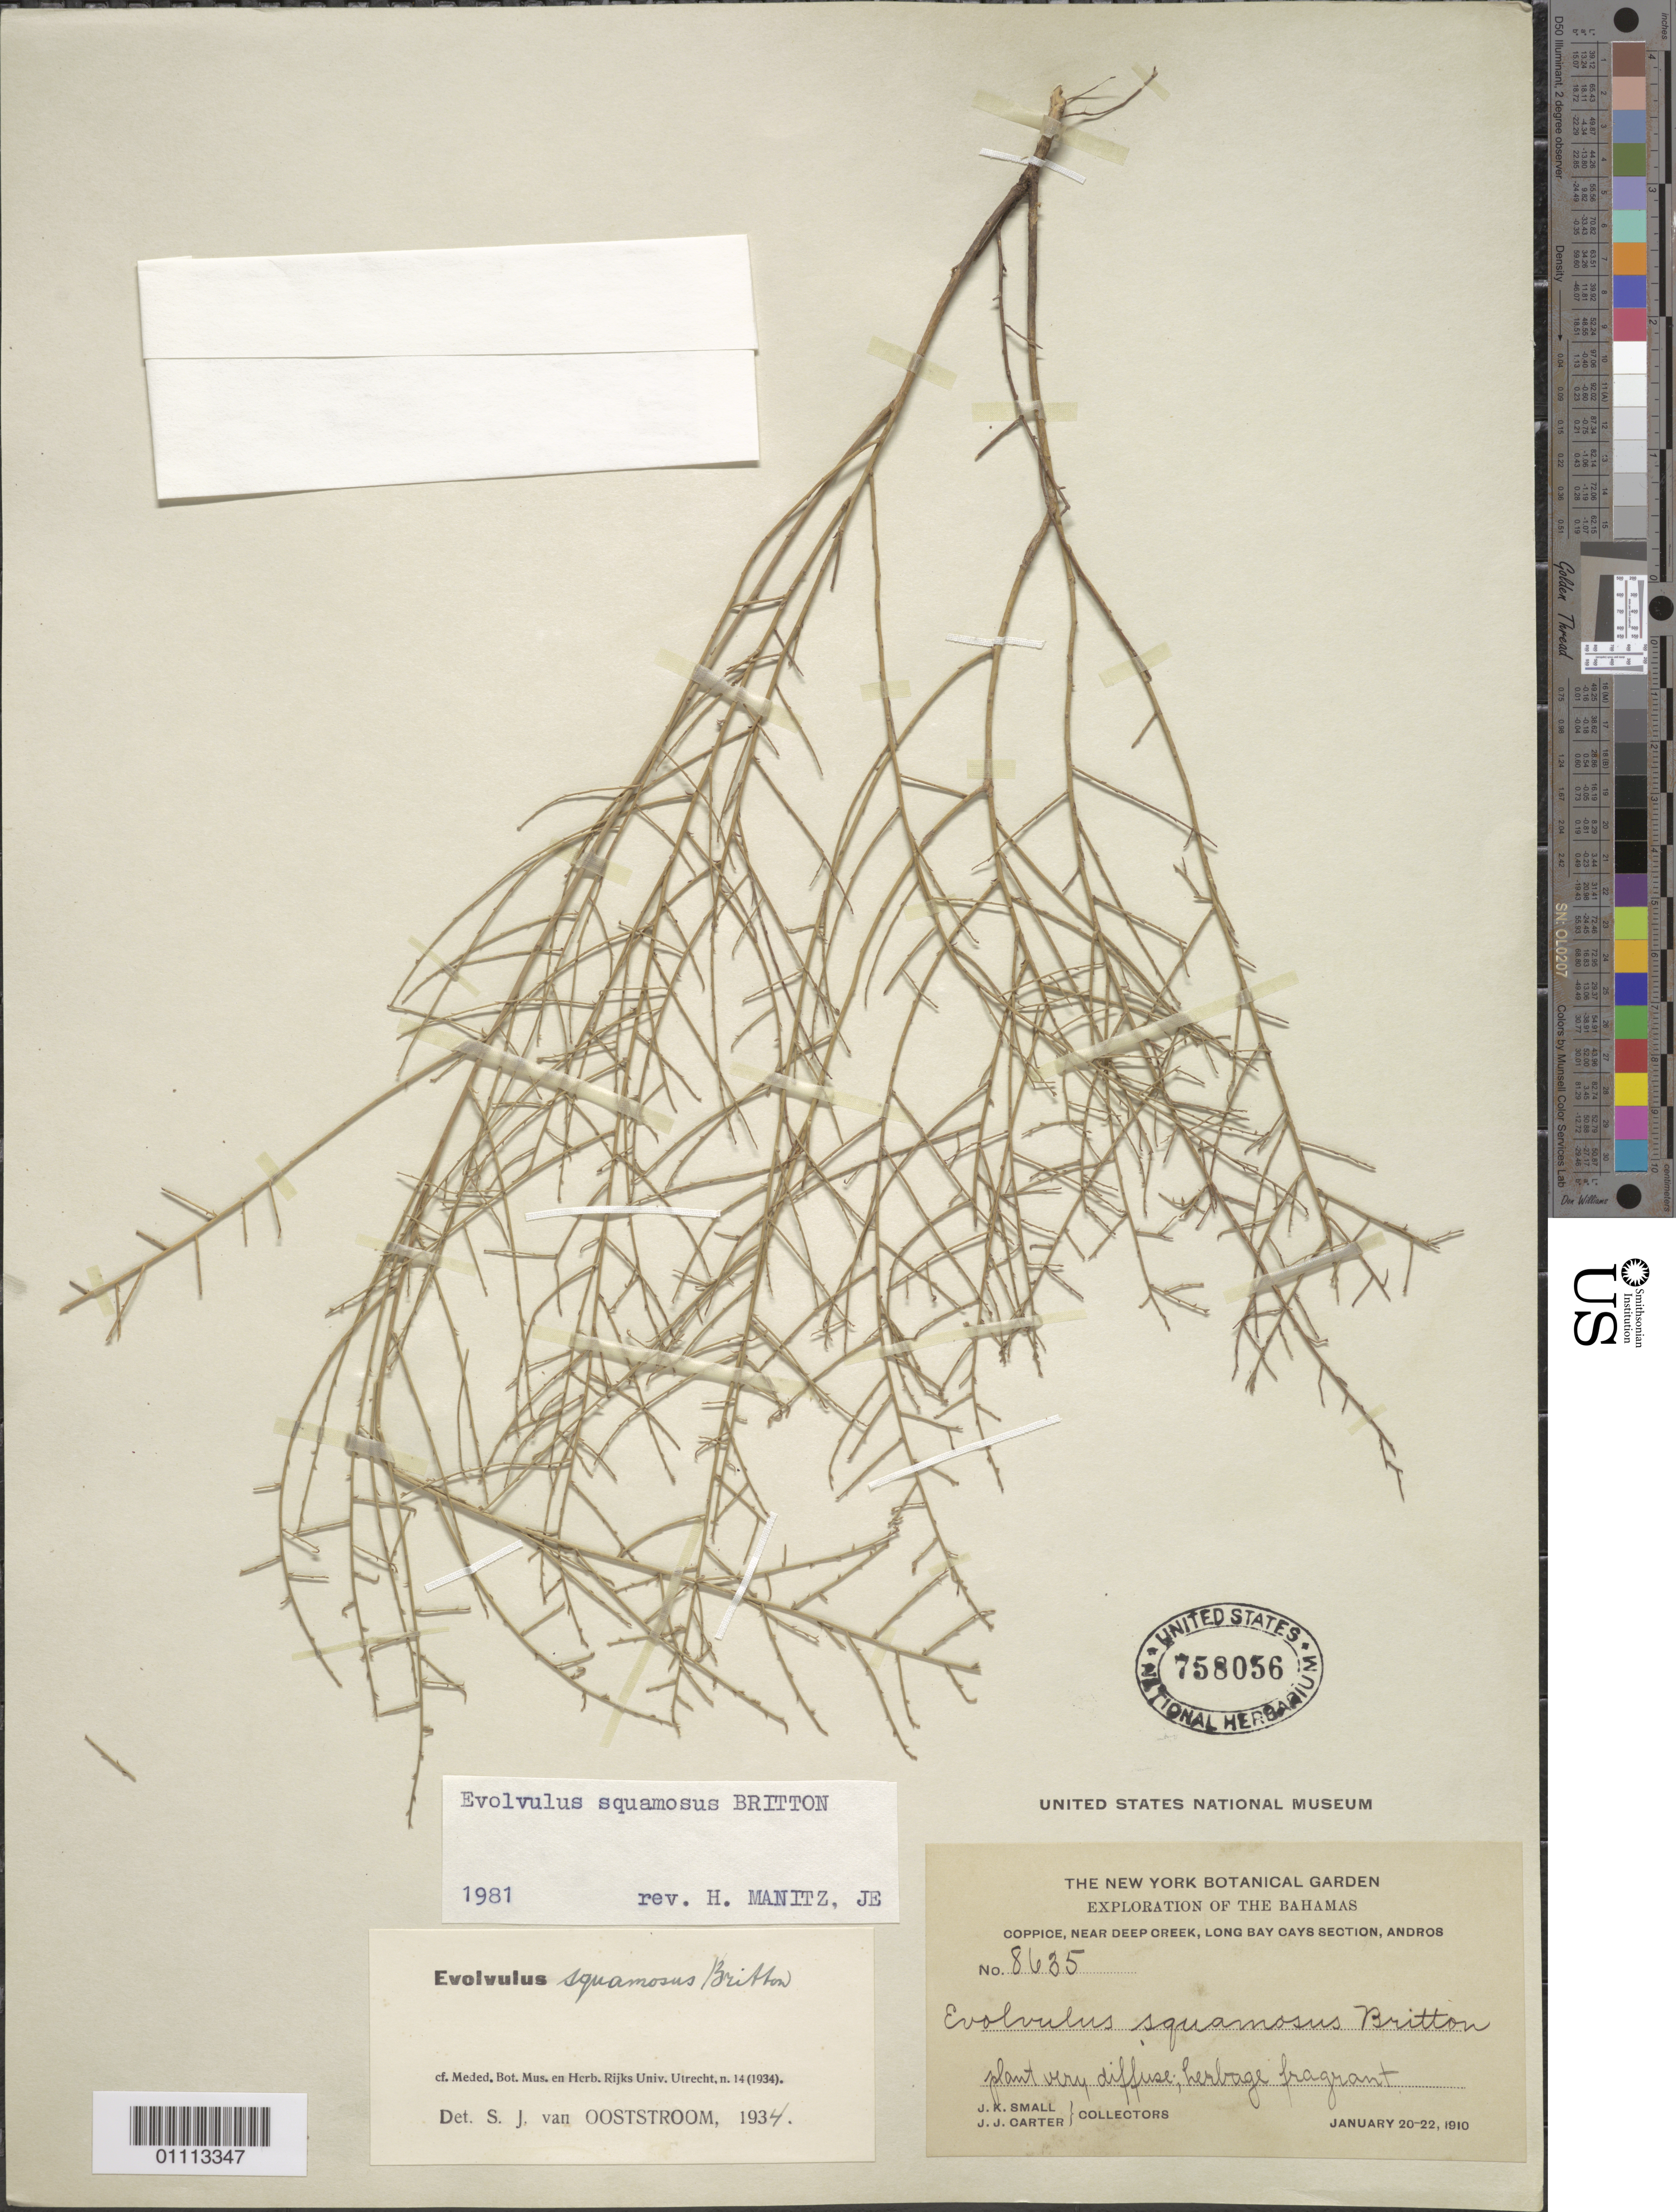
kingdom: Plantae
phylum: Tracheophyta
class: Magnoliopsida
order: Solanales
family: Convolvulaceae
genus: Evolvulus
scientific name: Evolvulus squamosus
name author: Britton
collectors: J. K. Small & J. J. Carter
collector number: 8635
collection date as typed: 20 Jan 1910 to 22 Jan 1910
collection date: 1910-01-20/1910-01-22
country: Bahamas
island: Andros I.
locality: Coppice, near Deep Creek, Long Bay Cays section.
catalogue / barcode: US 758056